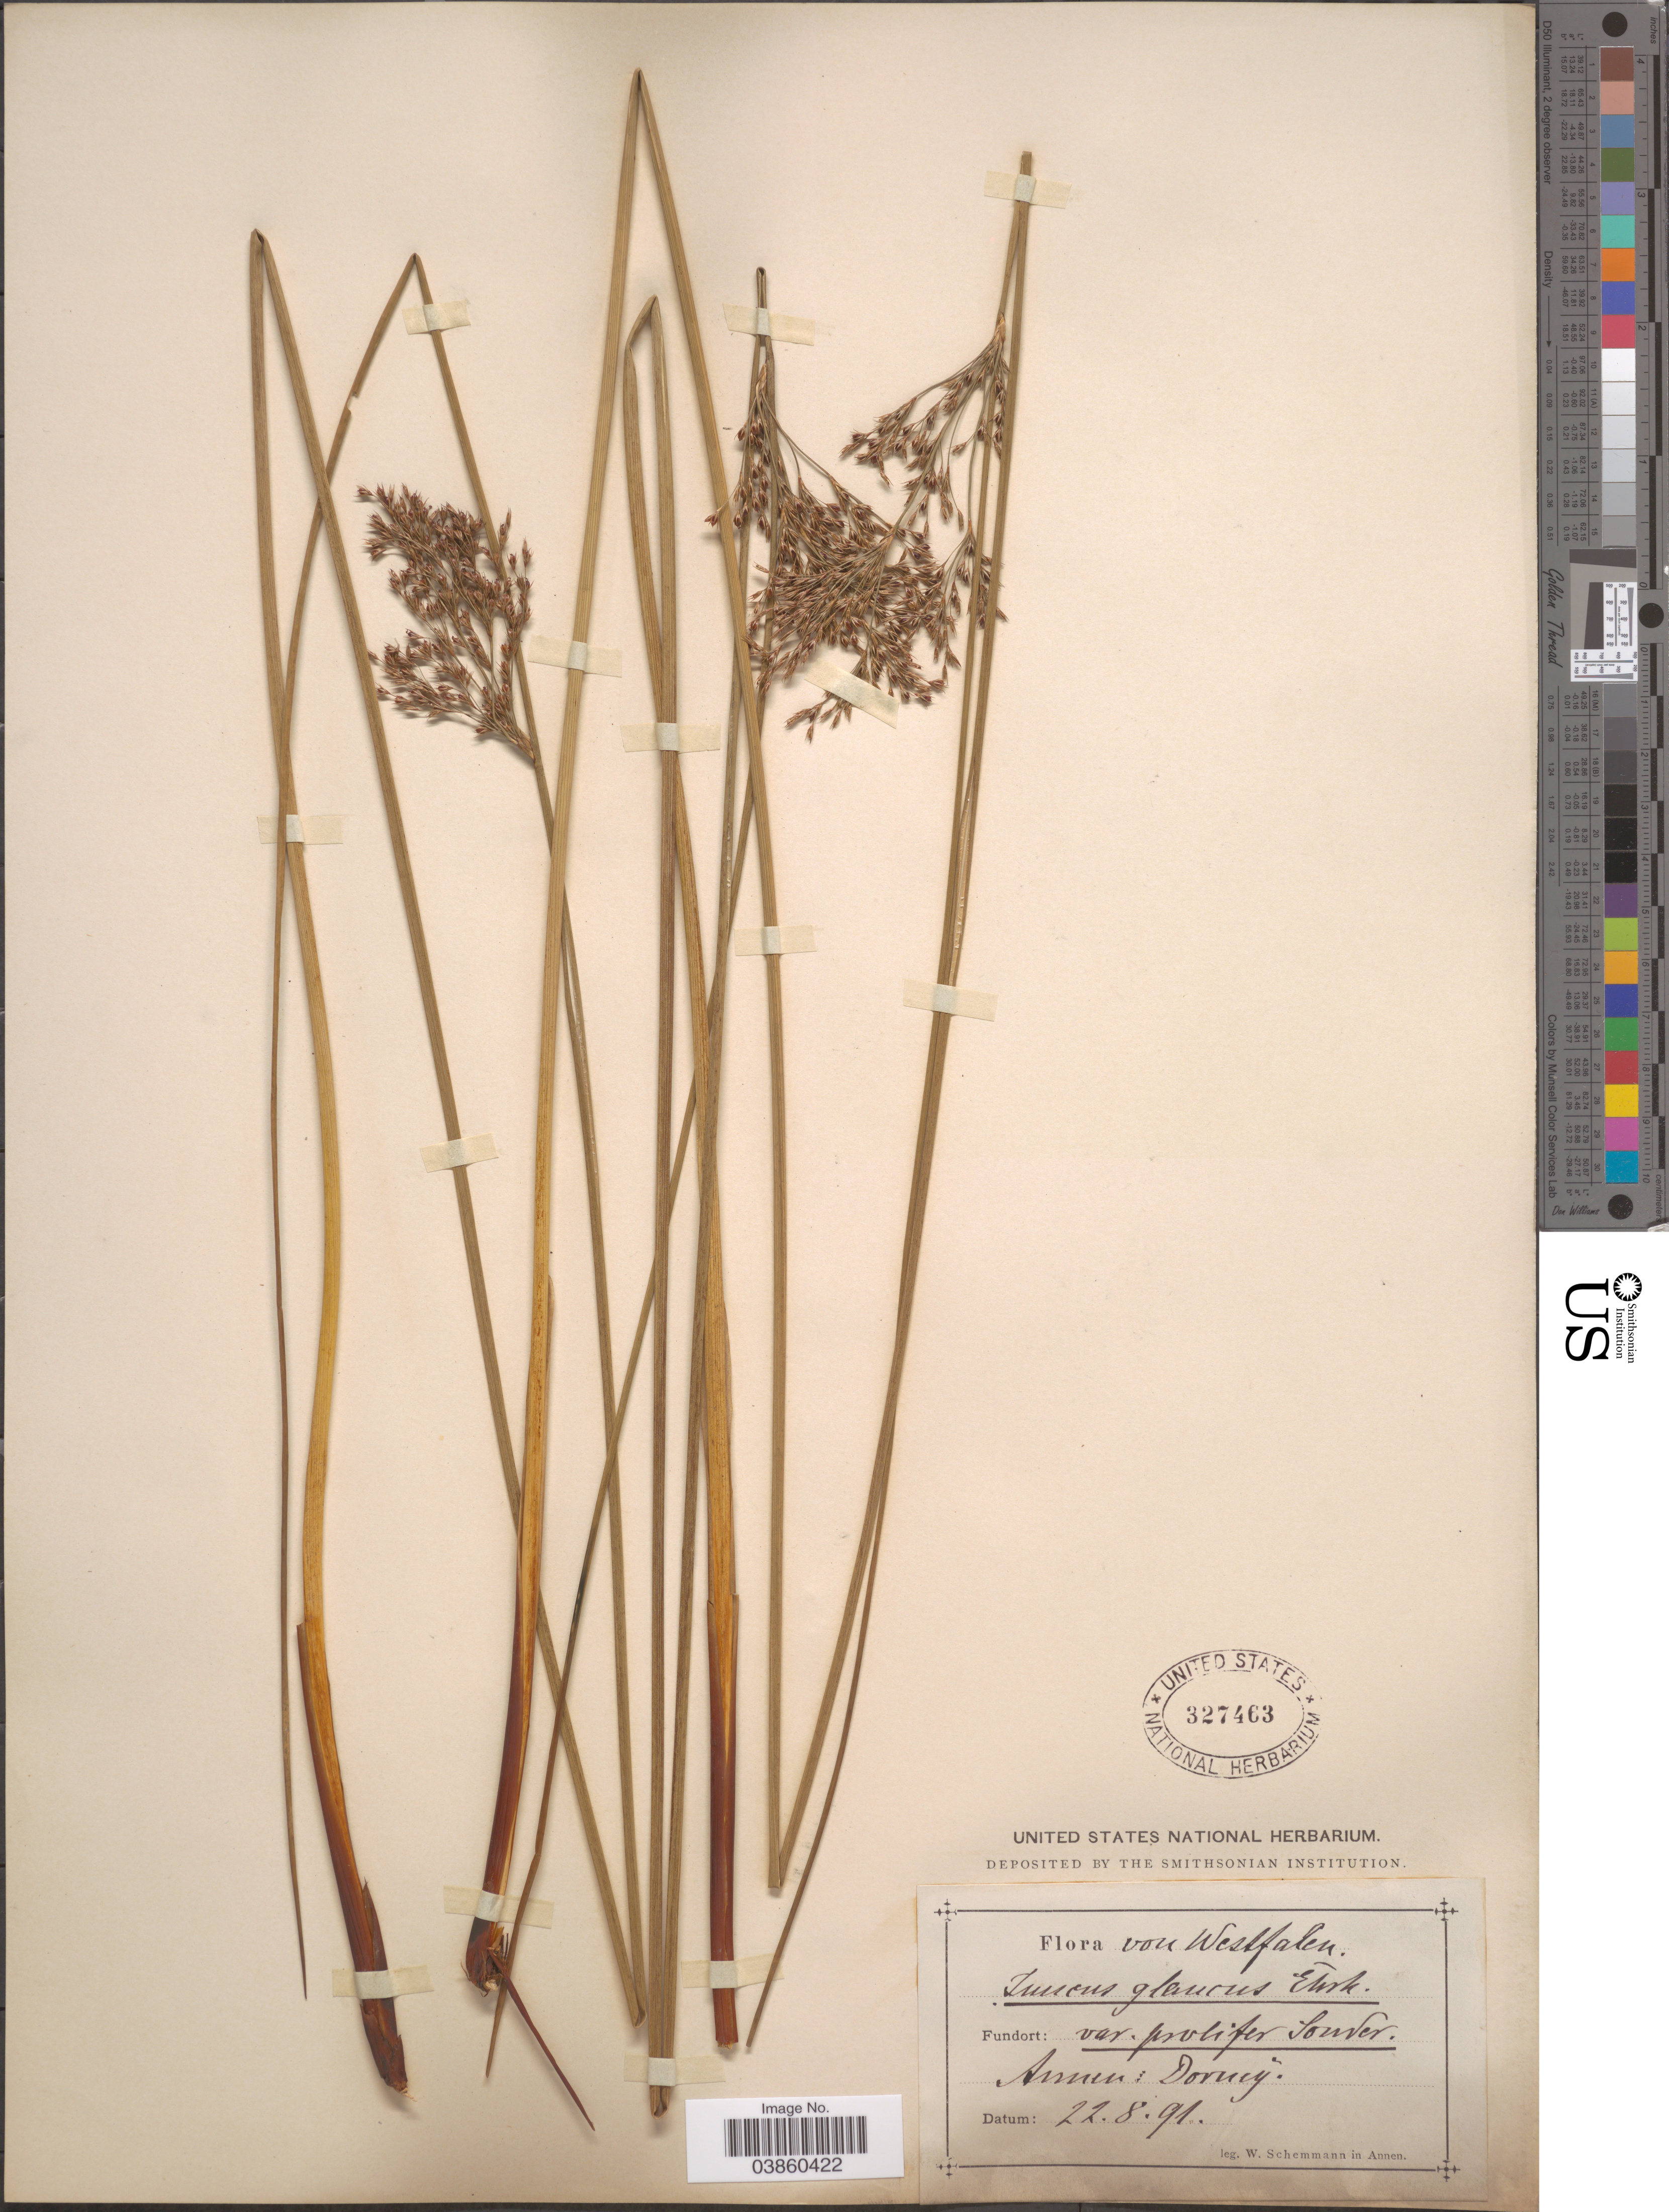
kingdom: Plantae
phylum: Tracheophyta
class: Liliopsida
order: Poales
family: Juncaceae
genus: Juncus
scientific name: Juncus glaucus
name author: Ehrh.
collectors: W. Schemmann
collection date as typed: Transcribed d/m/y: 22/8/91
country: Germany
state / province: Nordrhein-Westfalen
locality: Westfalen. Annen: Dorney.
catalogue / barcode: US 327463